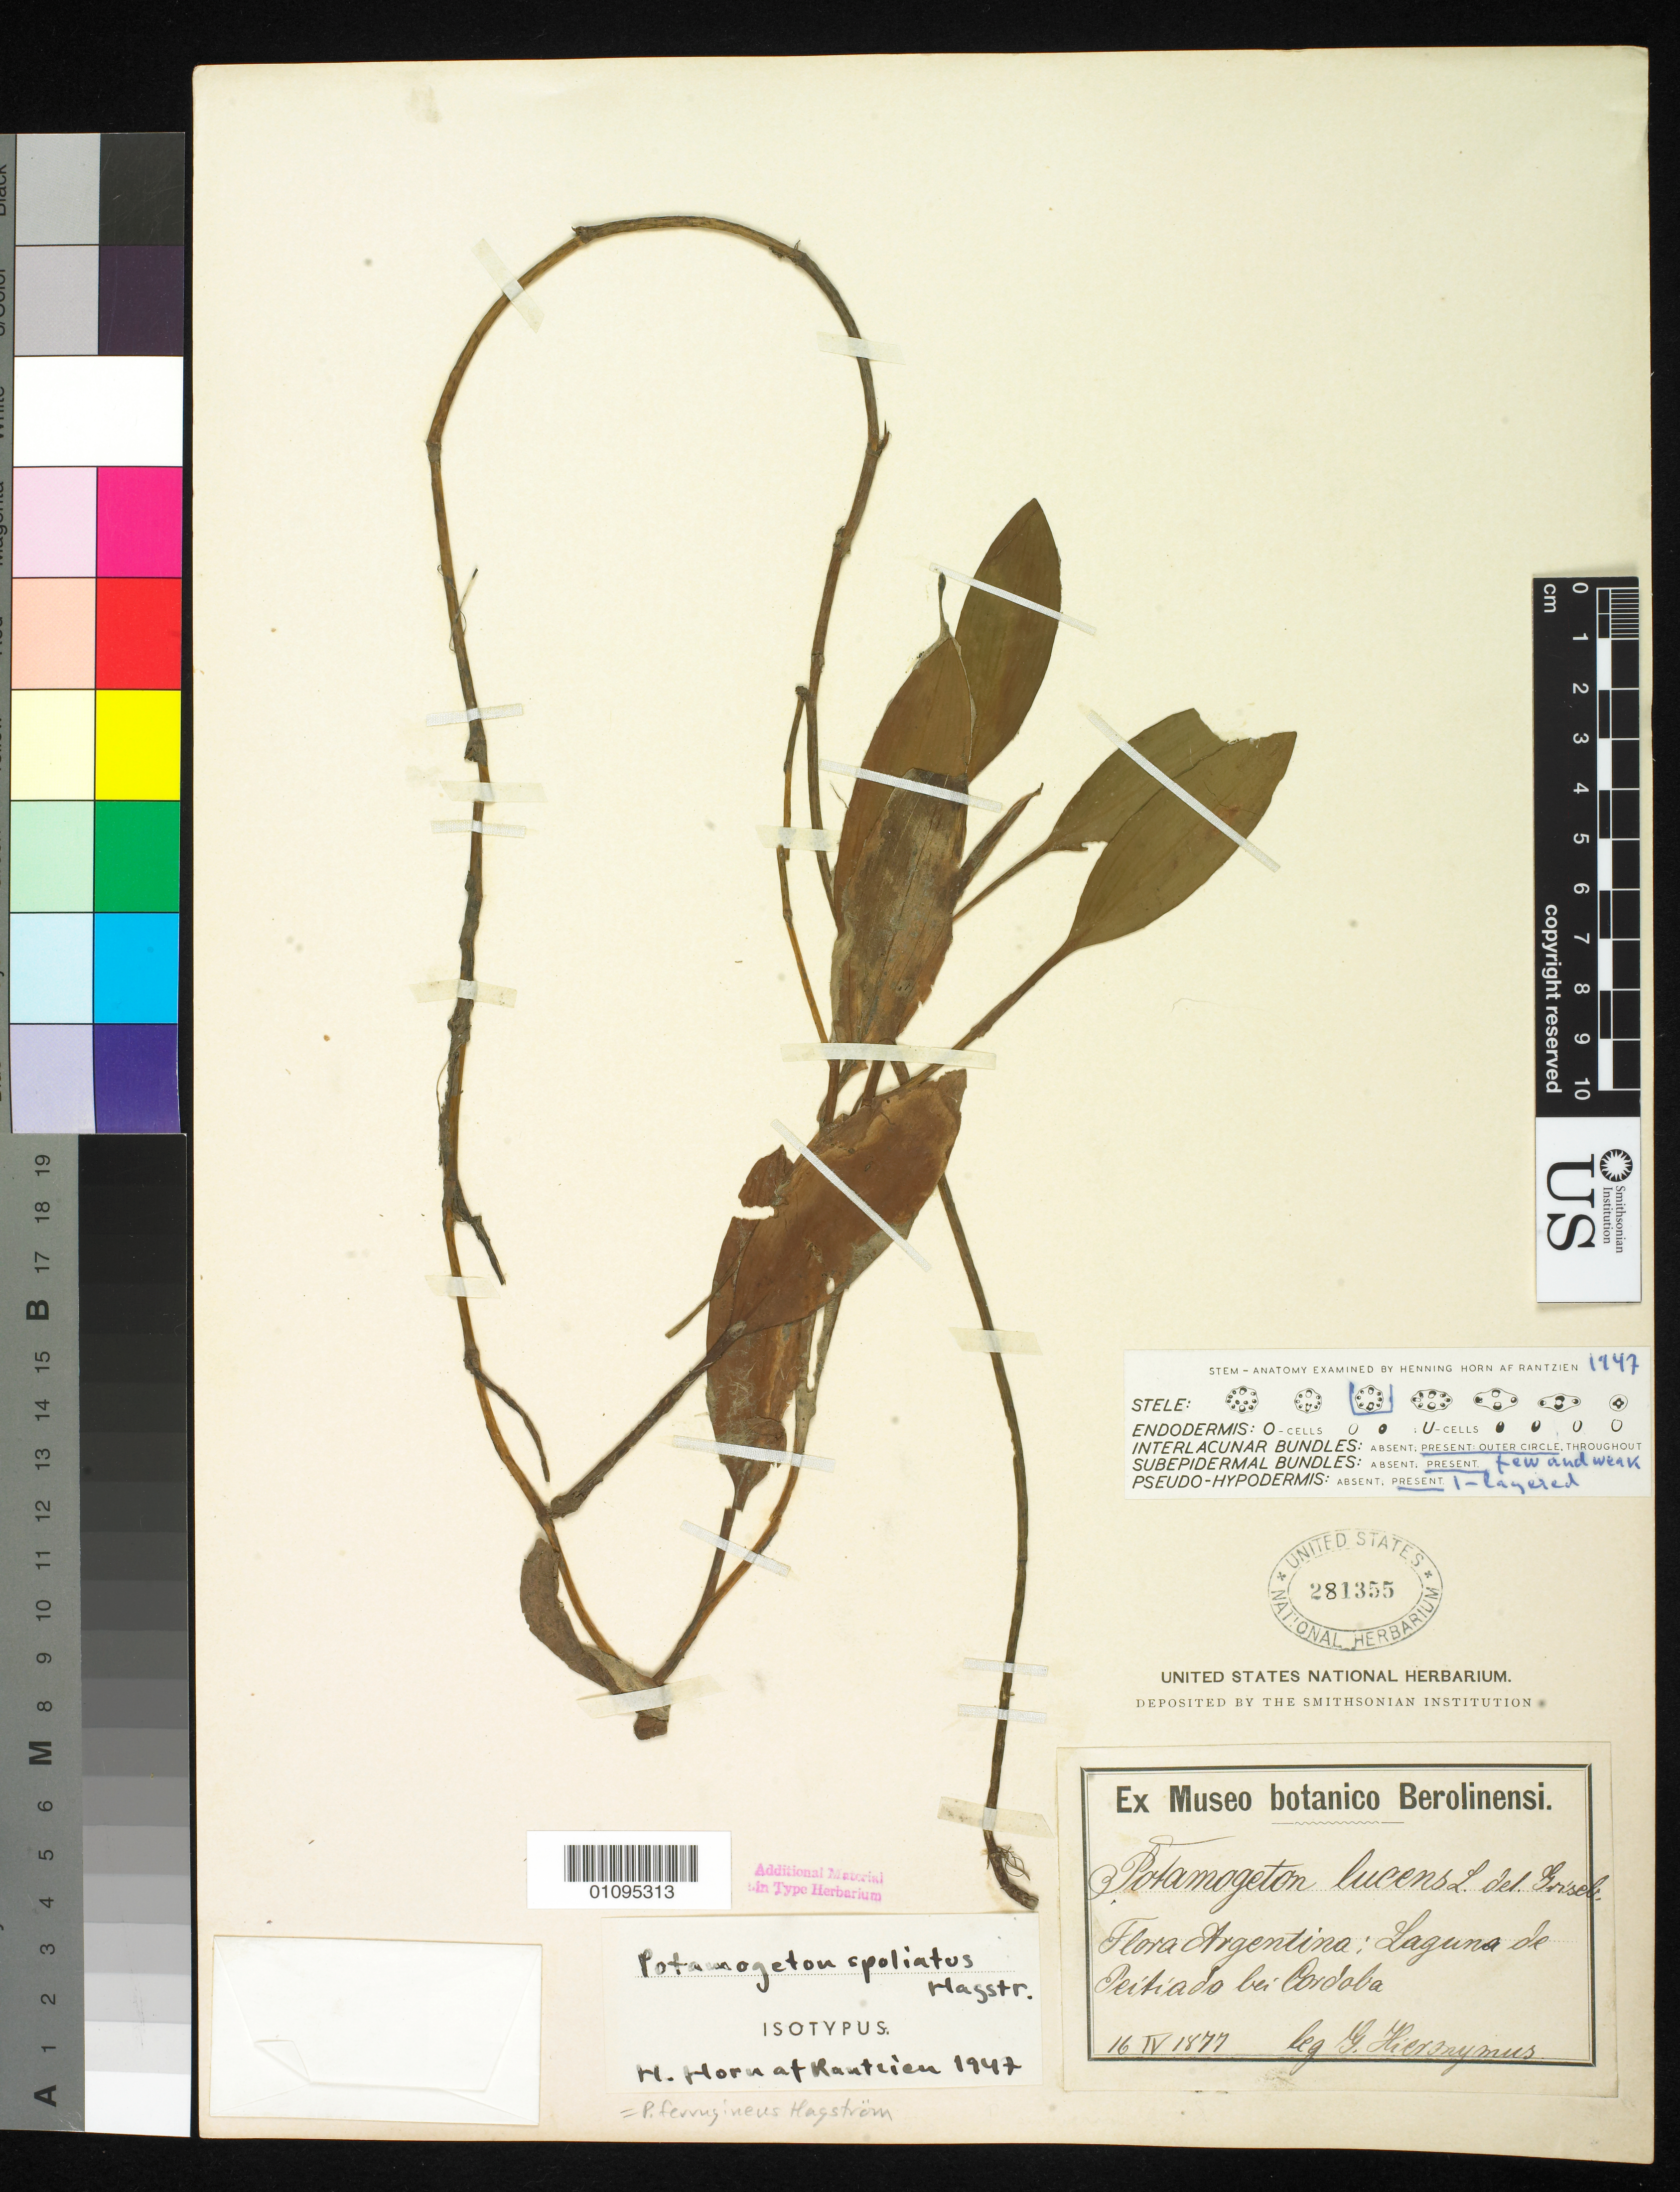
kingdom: Plantae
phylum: Tracheophyta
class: Liliopsida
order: Alismatales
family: Potamogetonaceae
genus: Potamogeton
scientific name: Potamogeton spoliatus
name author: Hagstr.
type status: Isotype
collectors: G. H. Hieronymus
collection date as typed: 16 Apr 1877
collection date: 1877-04-16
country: Argentina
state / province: Córdoba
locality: Laguna de Peitiado bei Cordaba.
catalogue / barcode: US 281355